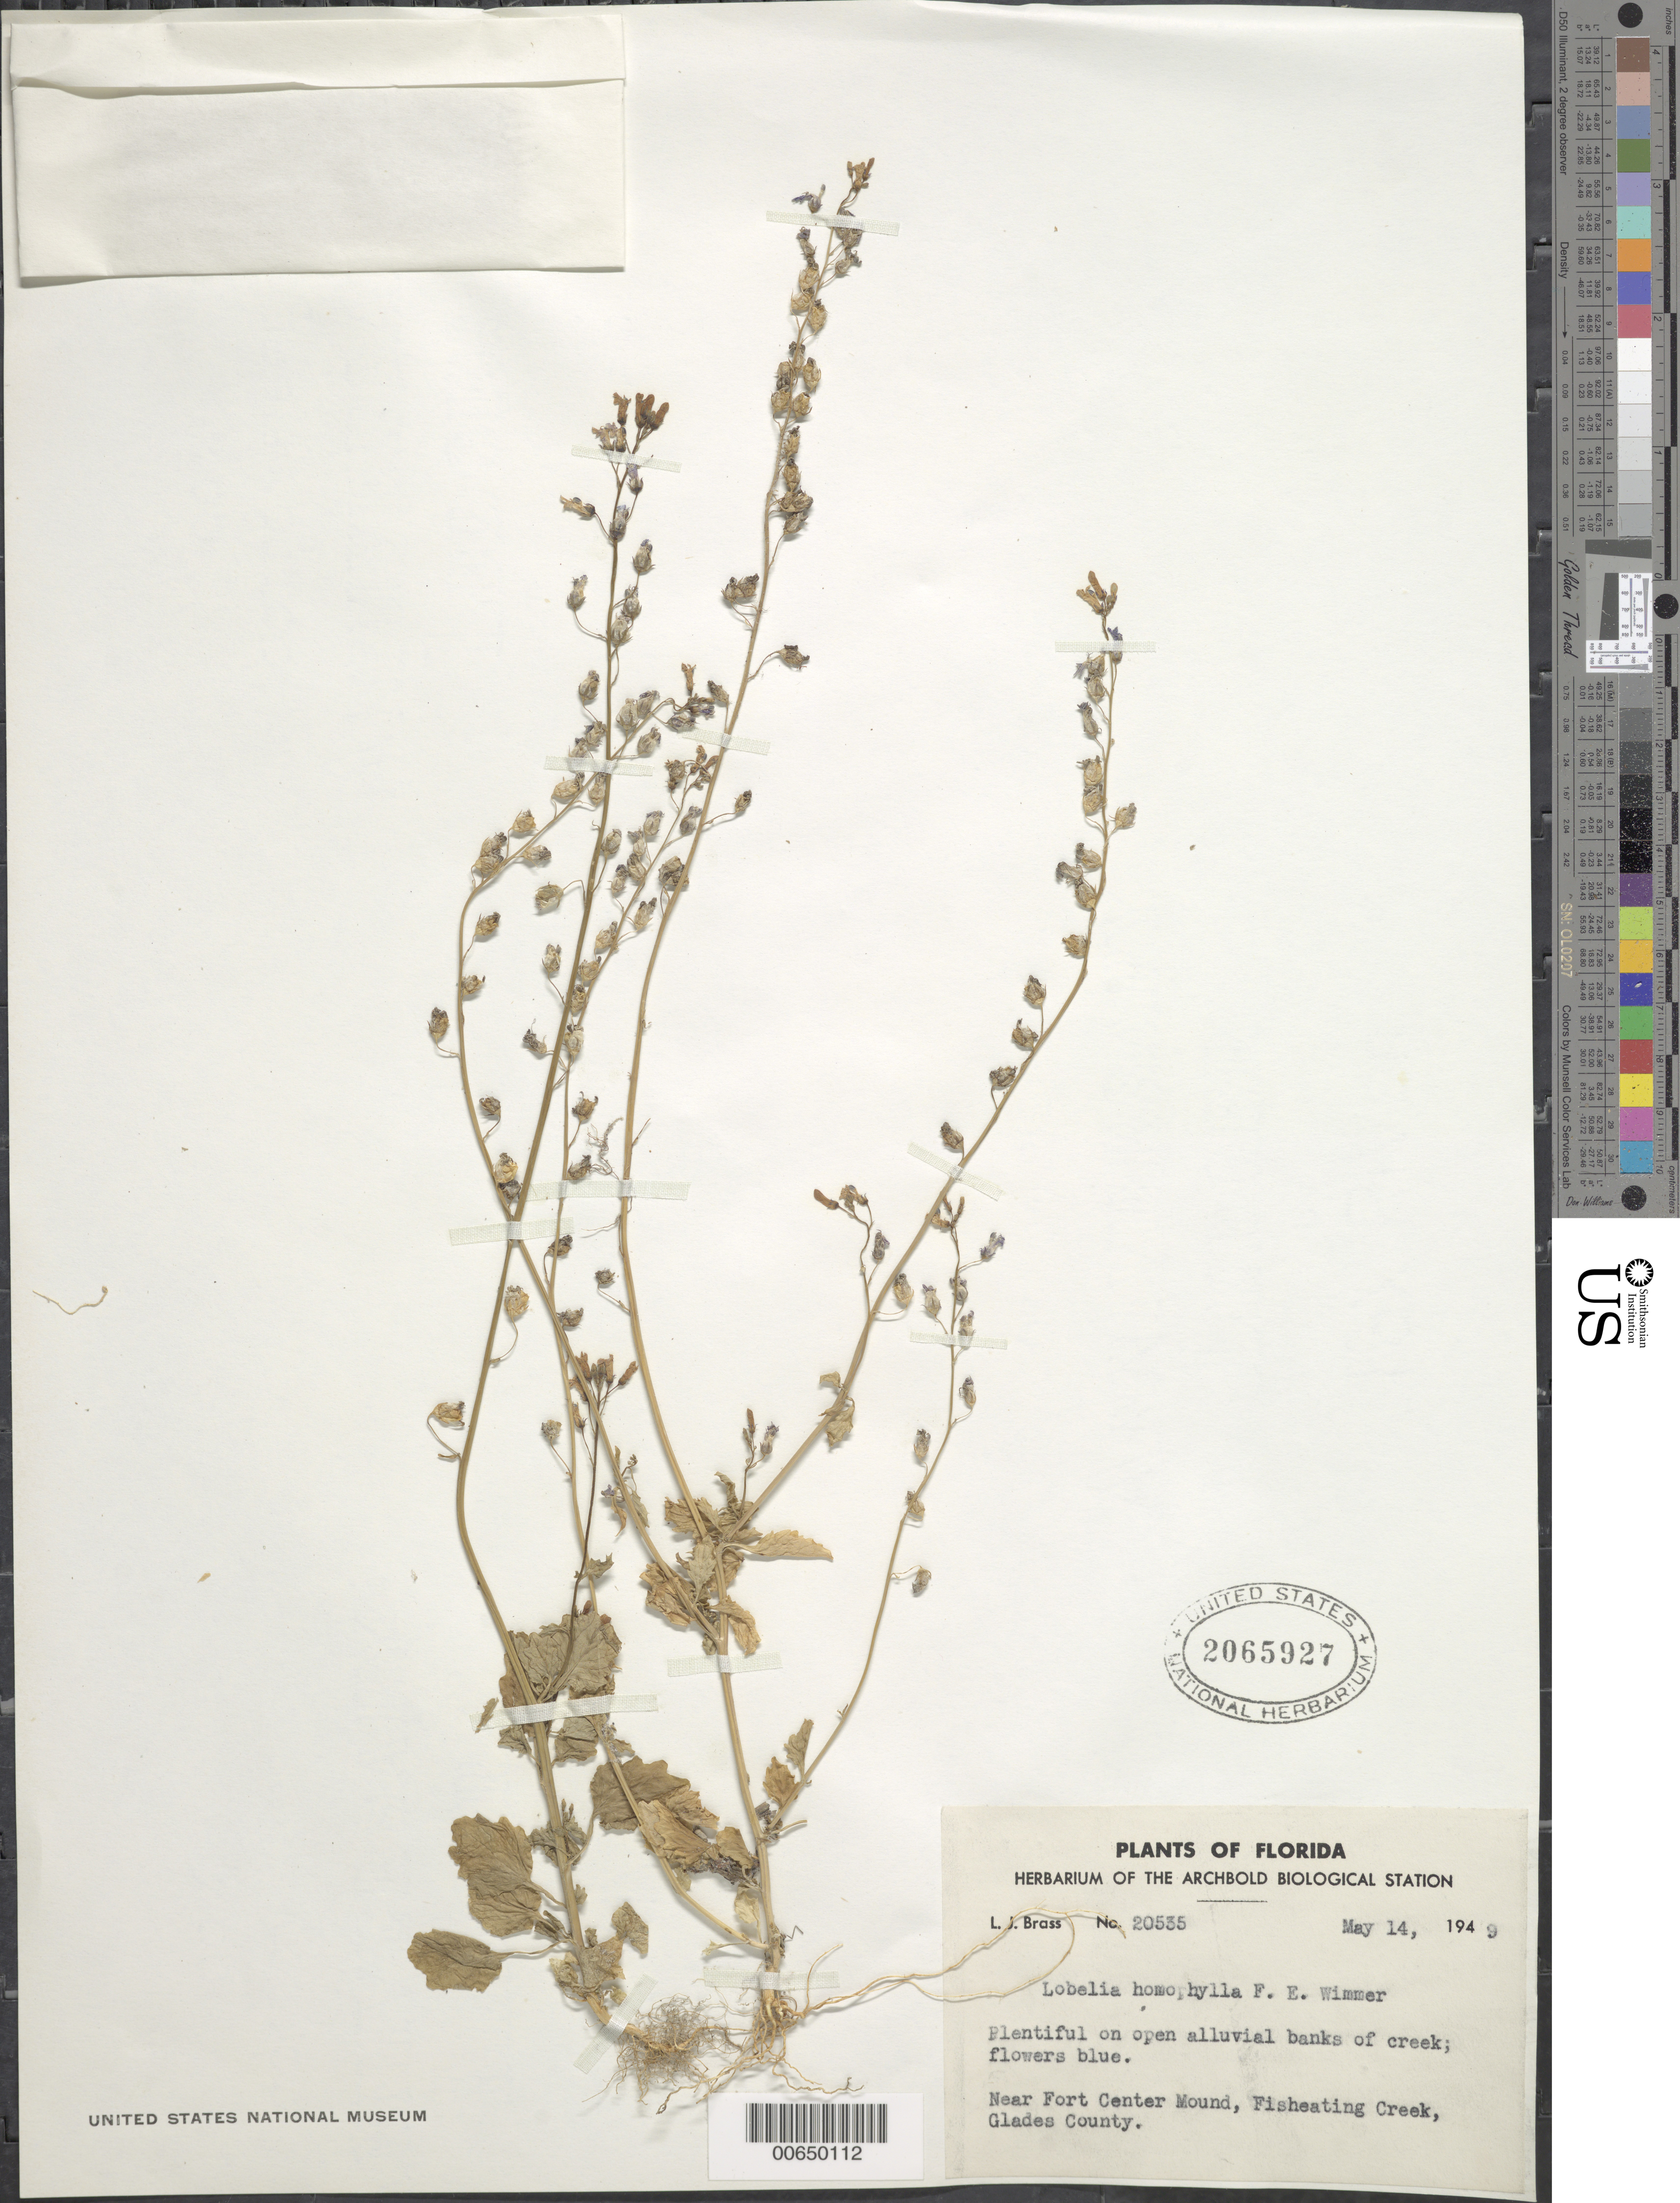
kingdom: Plantae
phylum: Tracheophyta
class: Magnoliopsida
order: Asterales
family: Campanulaceae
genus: Lobelia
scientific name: Lobelia homophylla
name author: E. Wimm.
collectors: L. J. Brass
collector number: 20535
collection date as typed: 14 May 1949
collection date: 1949-05-14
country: United States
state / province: Florida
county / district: Glades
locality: Near Fort Center Mound, Fisheating Creek.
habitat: Open alluvial banks of creek.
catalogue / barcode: US 2065927